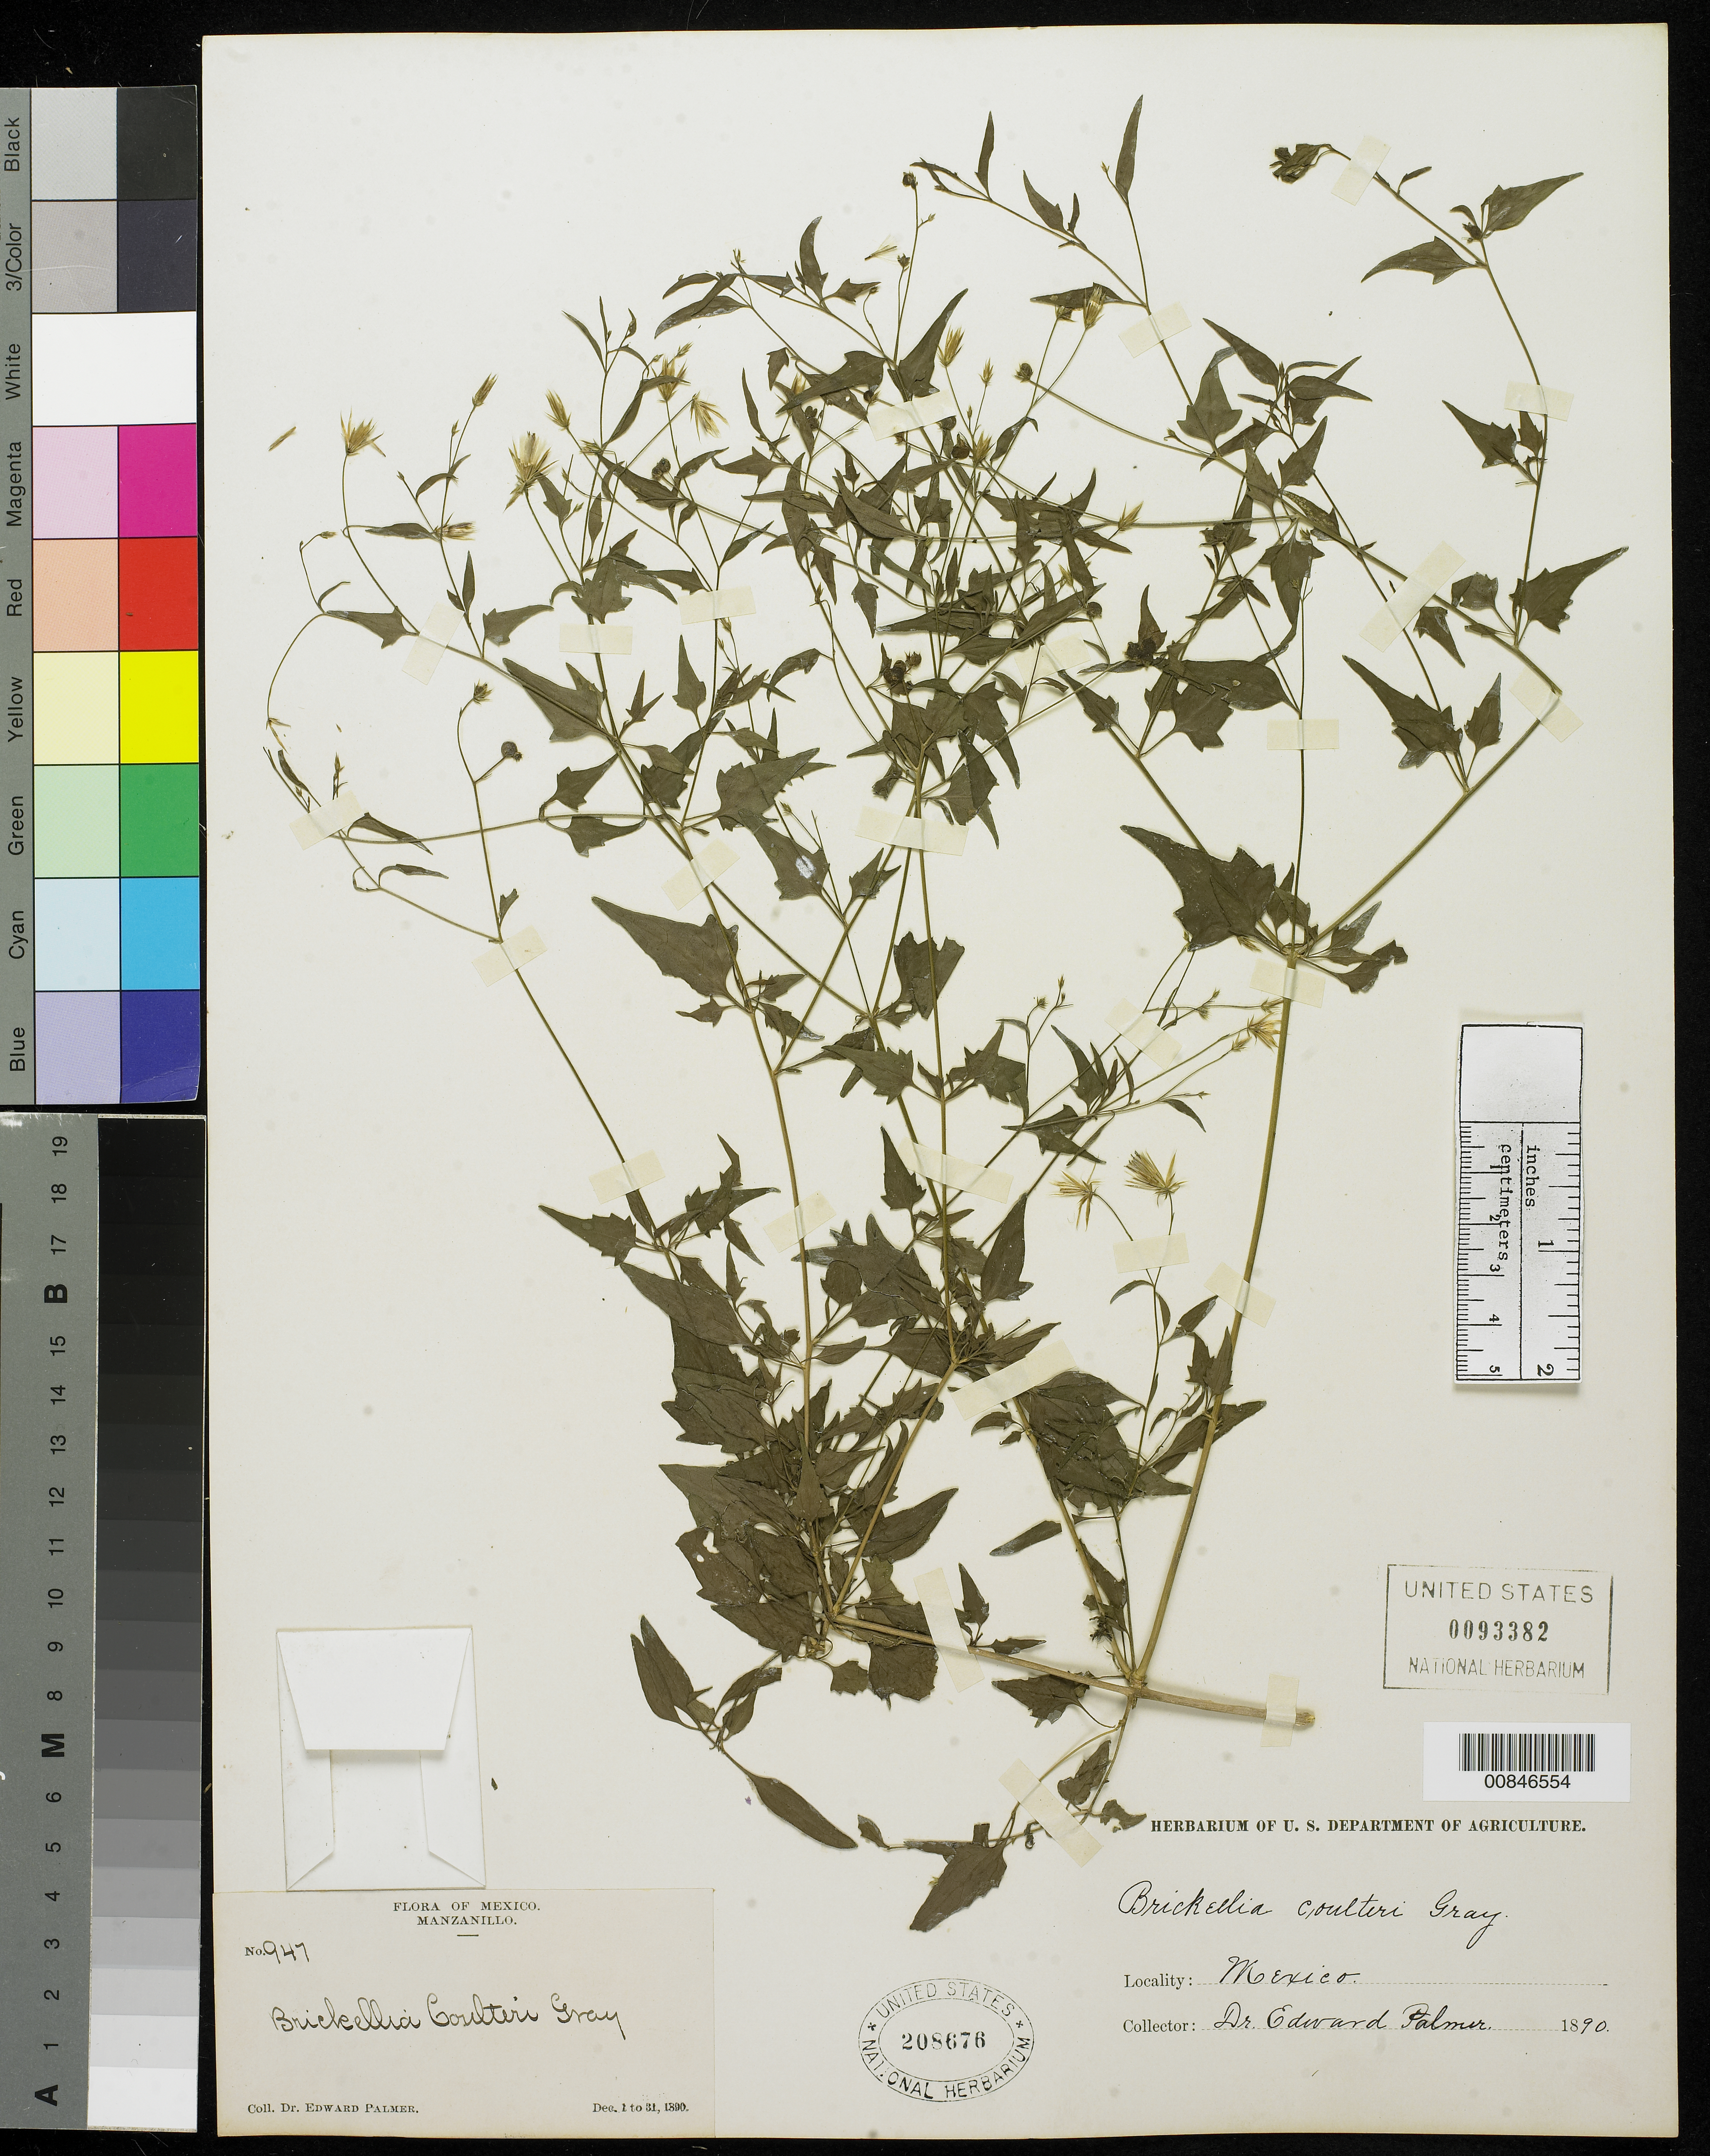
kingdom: Plantae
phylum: Tracheophyta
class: Magnoliopsida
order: Asterales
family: Asteraceae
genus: Brickellia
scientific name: Brickellia coulteri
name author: A. Gray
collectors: E. Palmer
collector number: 947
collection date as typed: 01 Dec 1890 to 31 Dec 1890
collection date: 1890-12-01/1890-12-31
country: Mexico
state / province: Colima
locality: Manzanillo, Colima.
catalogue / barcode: US 208676